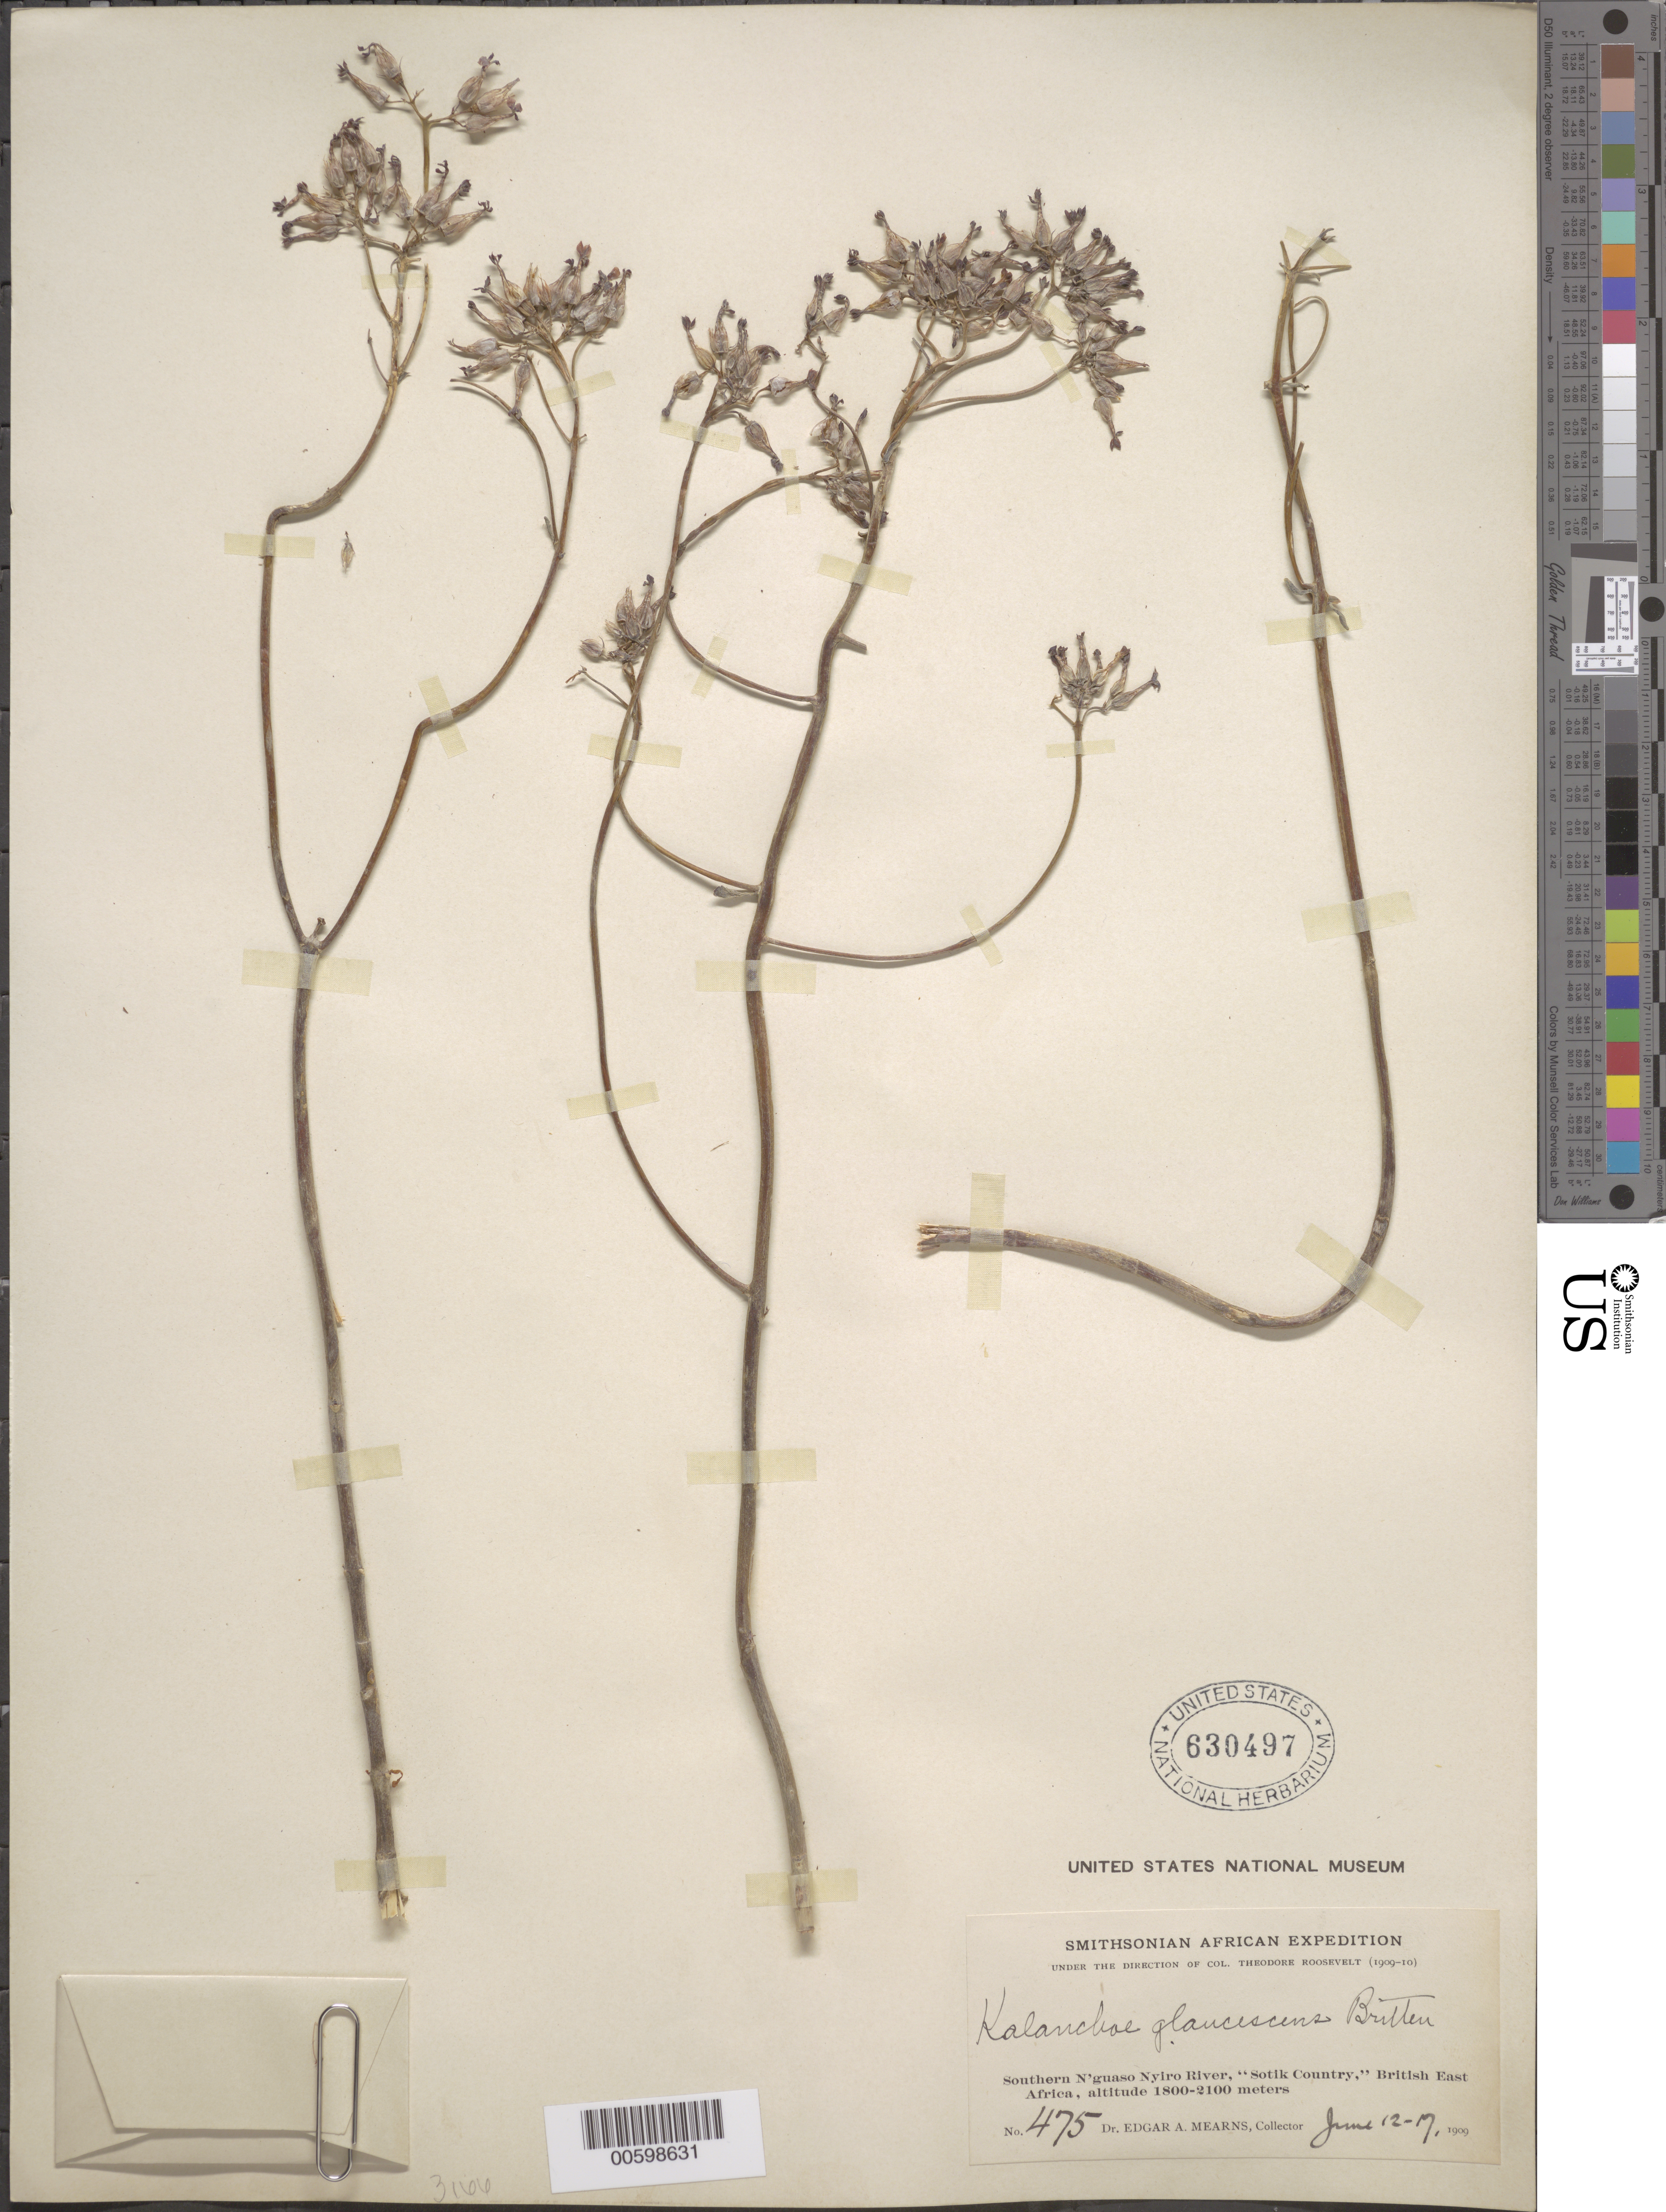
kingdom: Plantae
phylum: Tracheophyta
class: Magnoliopsida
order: Saxifragales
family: Crassulaceae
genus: Kalanchoe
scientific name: Kalanchoe glaucescens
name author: L.L. Britten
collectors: E. A. Mearns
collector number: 475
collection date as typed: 12 Jun 1909 to 17 Jun 1909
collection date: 1909-06-12/1909-06-17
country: Kenya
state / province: Bomet / Narok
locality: Southern N'guaso Nyiro river, "Sotik country"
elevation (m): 1800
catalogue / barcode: US 630497